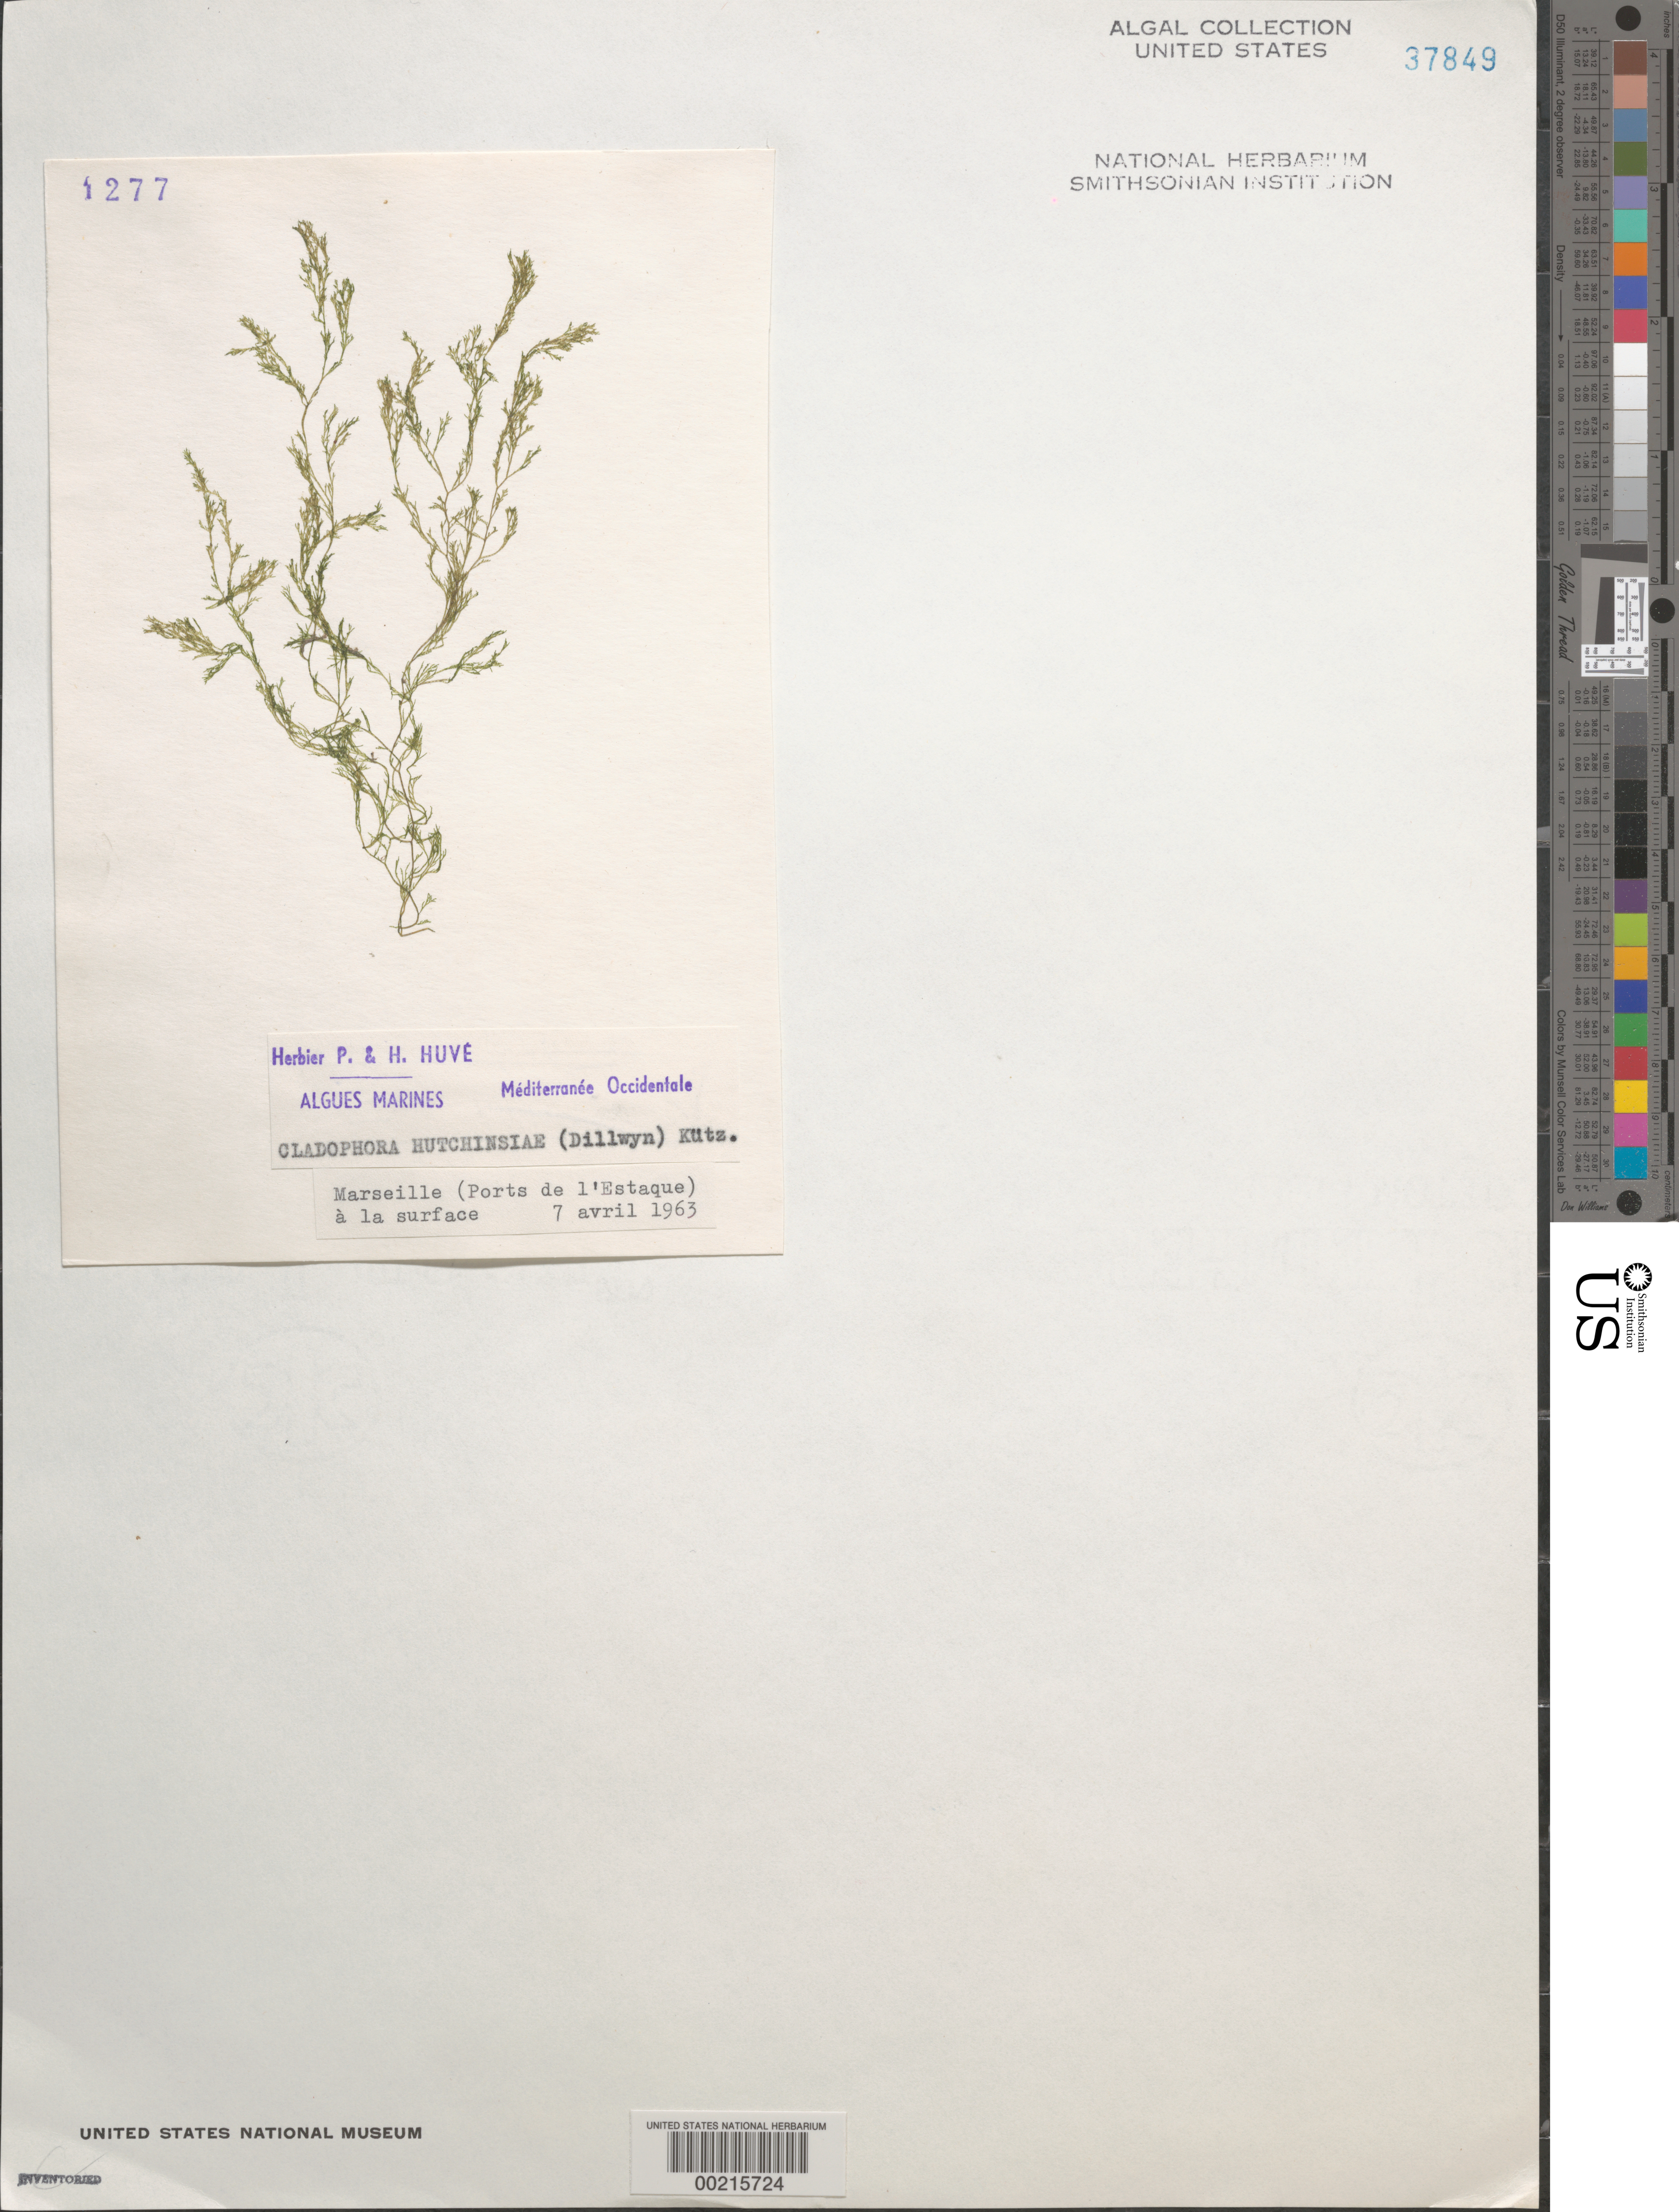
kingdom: Plantae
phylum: Chlorophyta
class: Ulvophyceae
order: Cladophorales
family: Cladophoraceae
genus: Cladophora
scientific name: Cladophora hutchinsiae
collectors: P. Huve & H. Huve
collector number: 1277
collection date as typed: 07 Apr 1963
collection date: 1963-04-07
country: France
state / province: Provence-Alpes-Côte d'Azur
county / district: Bouches-du-Rhône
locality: Marseille, Ports de l'Estaque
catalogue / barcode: US 37849